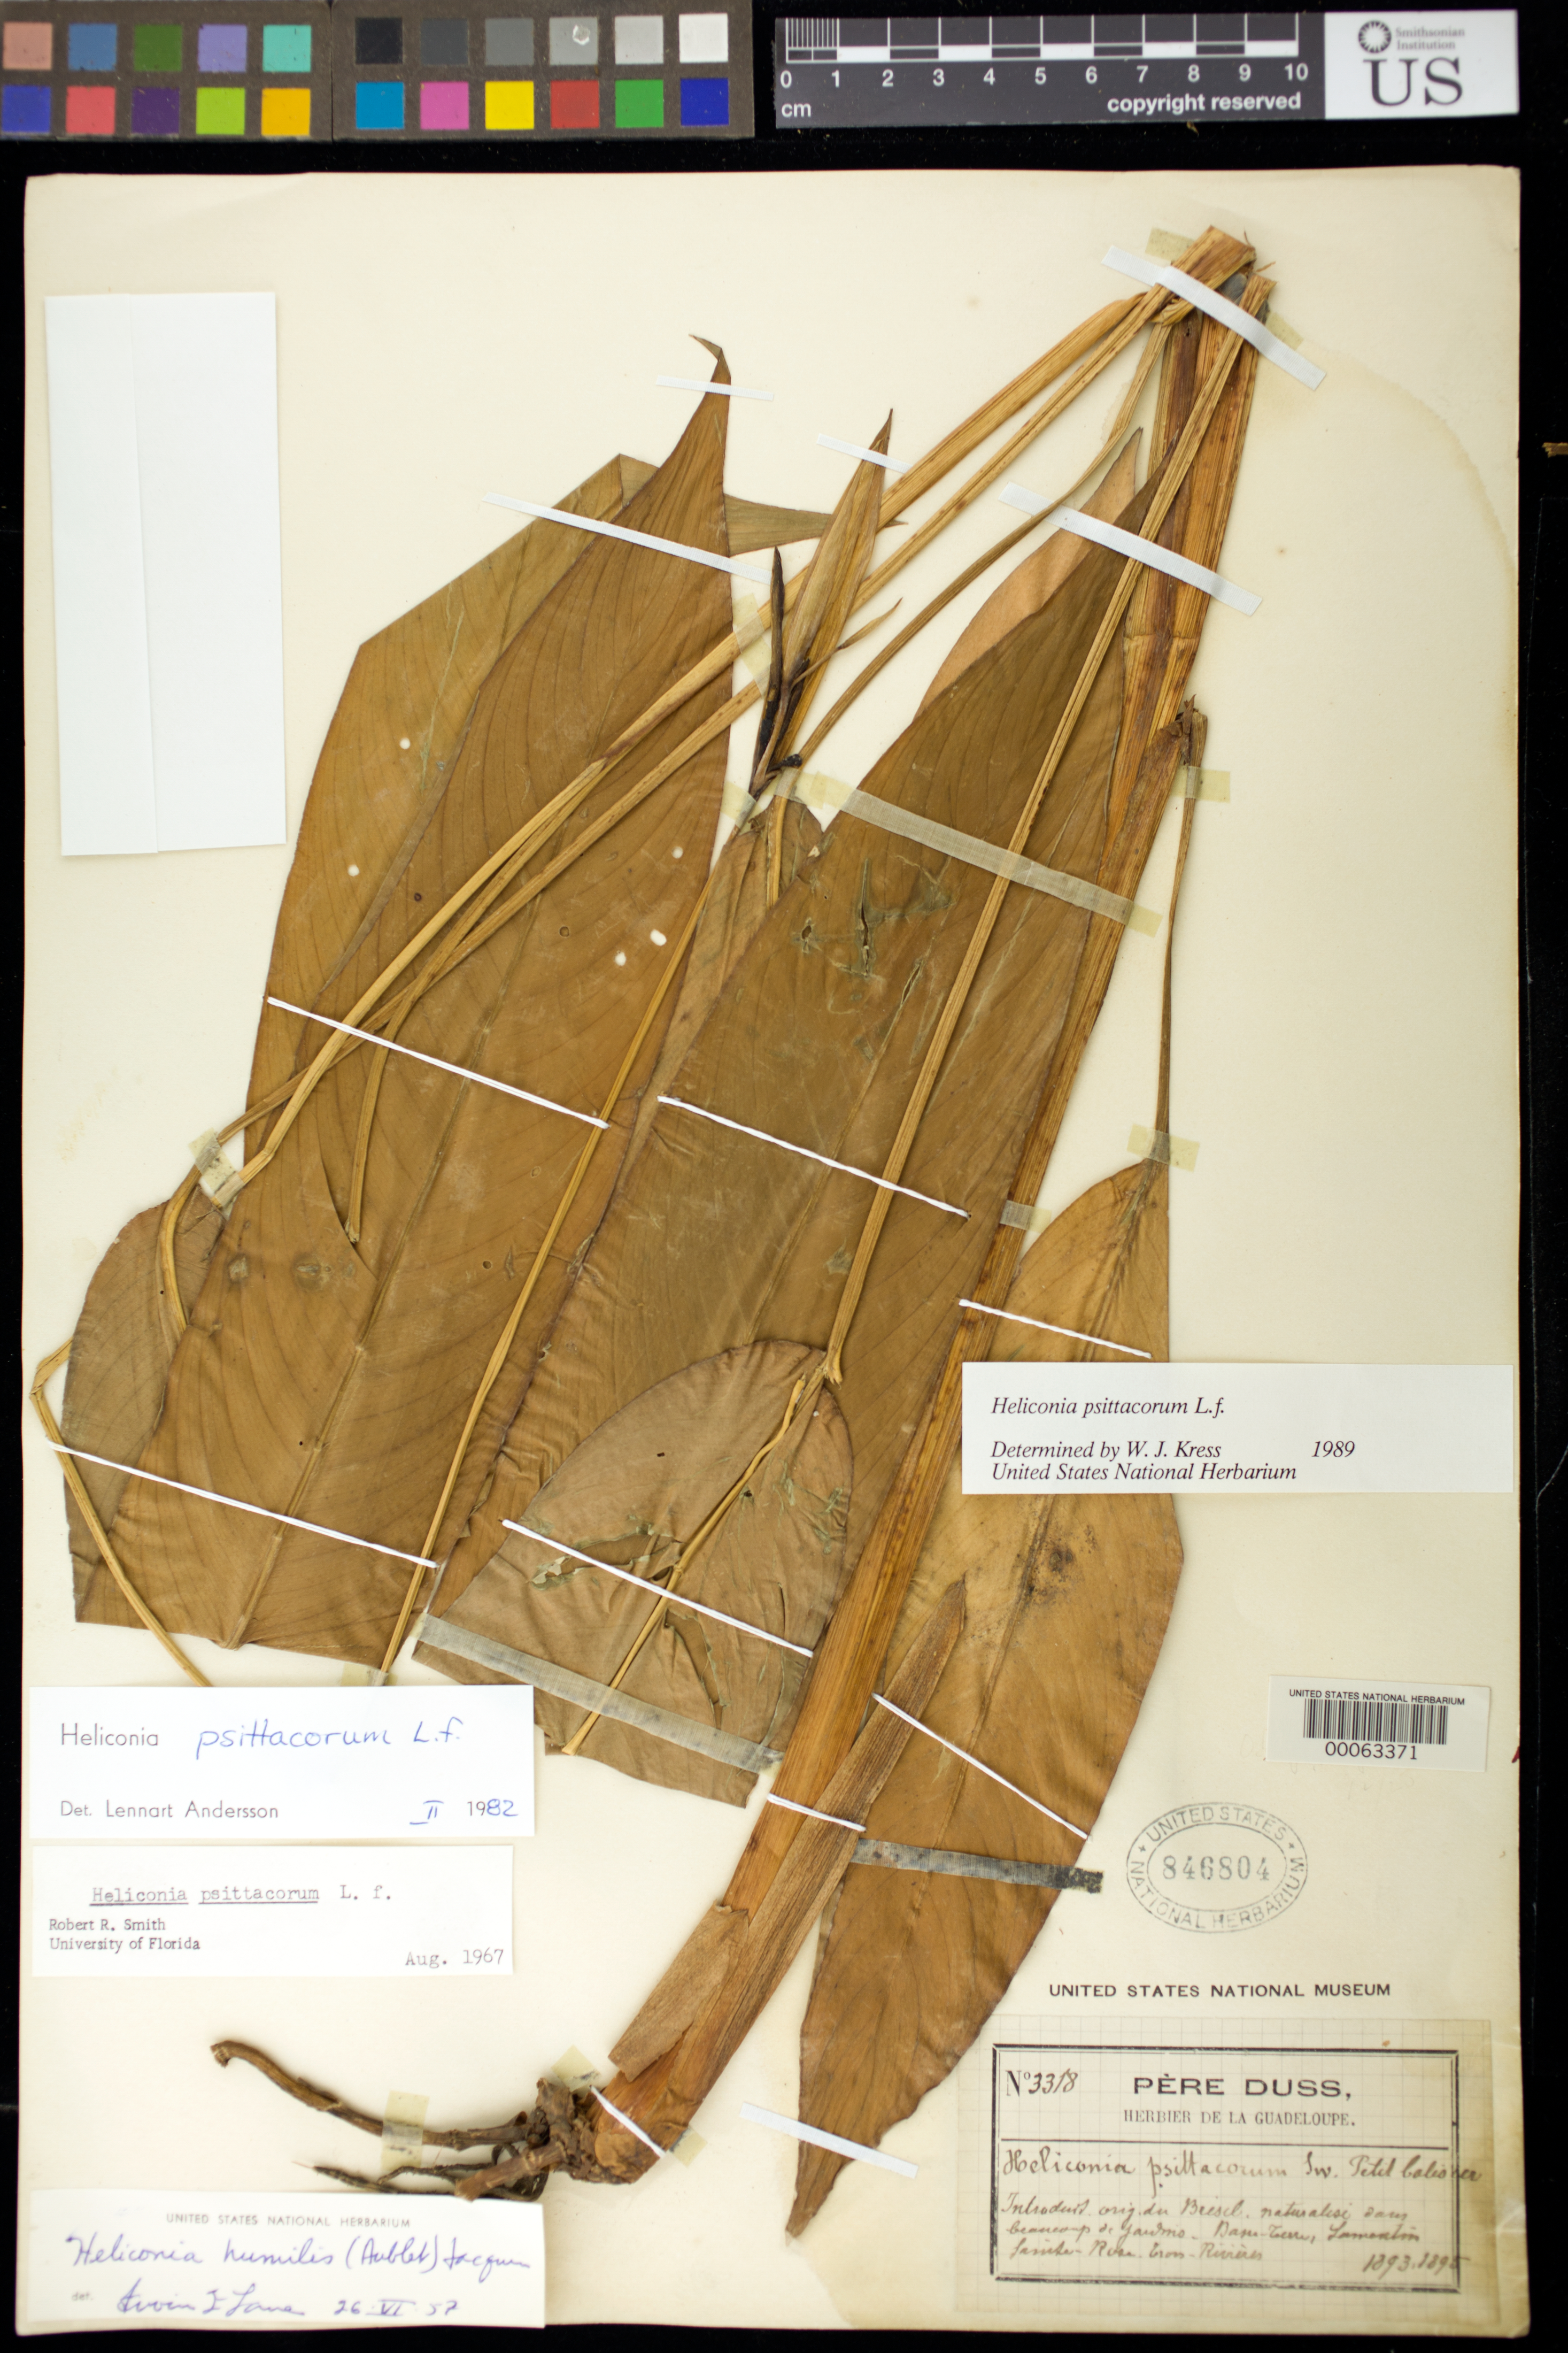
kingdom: Plantae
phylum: Tracheophyta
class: Liliopsida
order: Zingiberales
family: Heliconiaceae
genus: Heliconia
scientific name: Heliconia psittacorum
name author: L. f.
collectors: Père Duss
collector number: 3318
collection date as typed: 1893 to -- -- 1895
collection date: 1893/1895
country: Guadeloupe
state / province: Basse-terre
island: Basse Terre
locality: Basse-terre, lamentin sainte-rose, trois rivieres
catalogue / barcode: US 846804